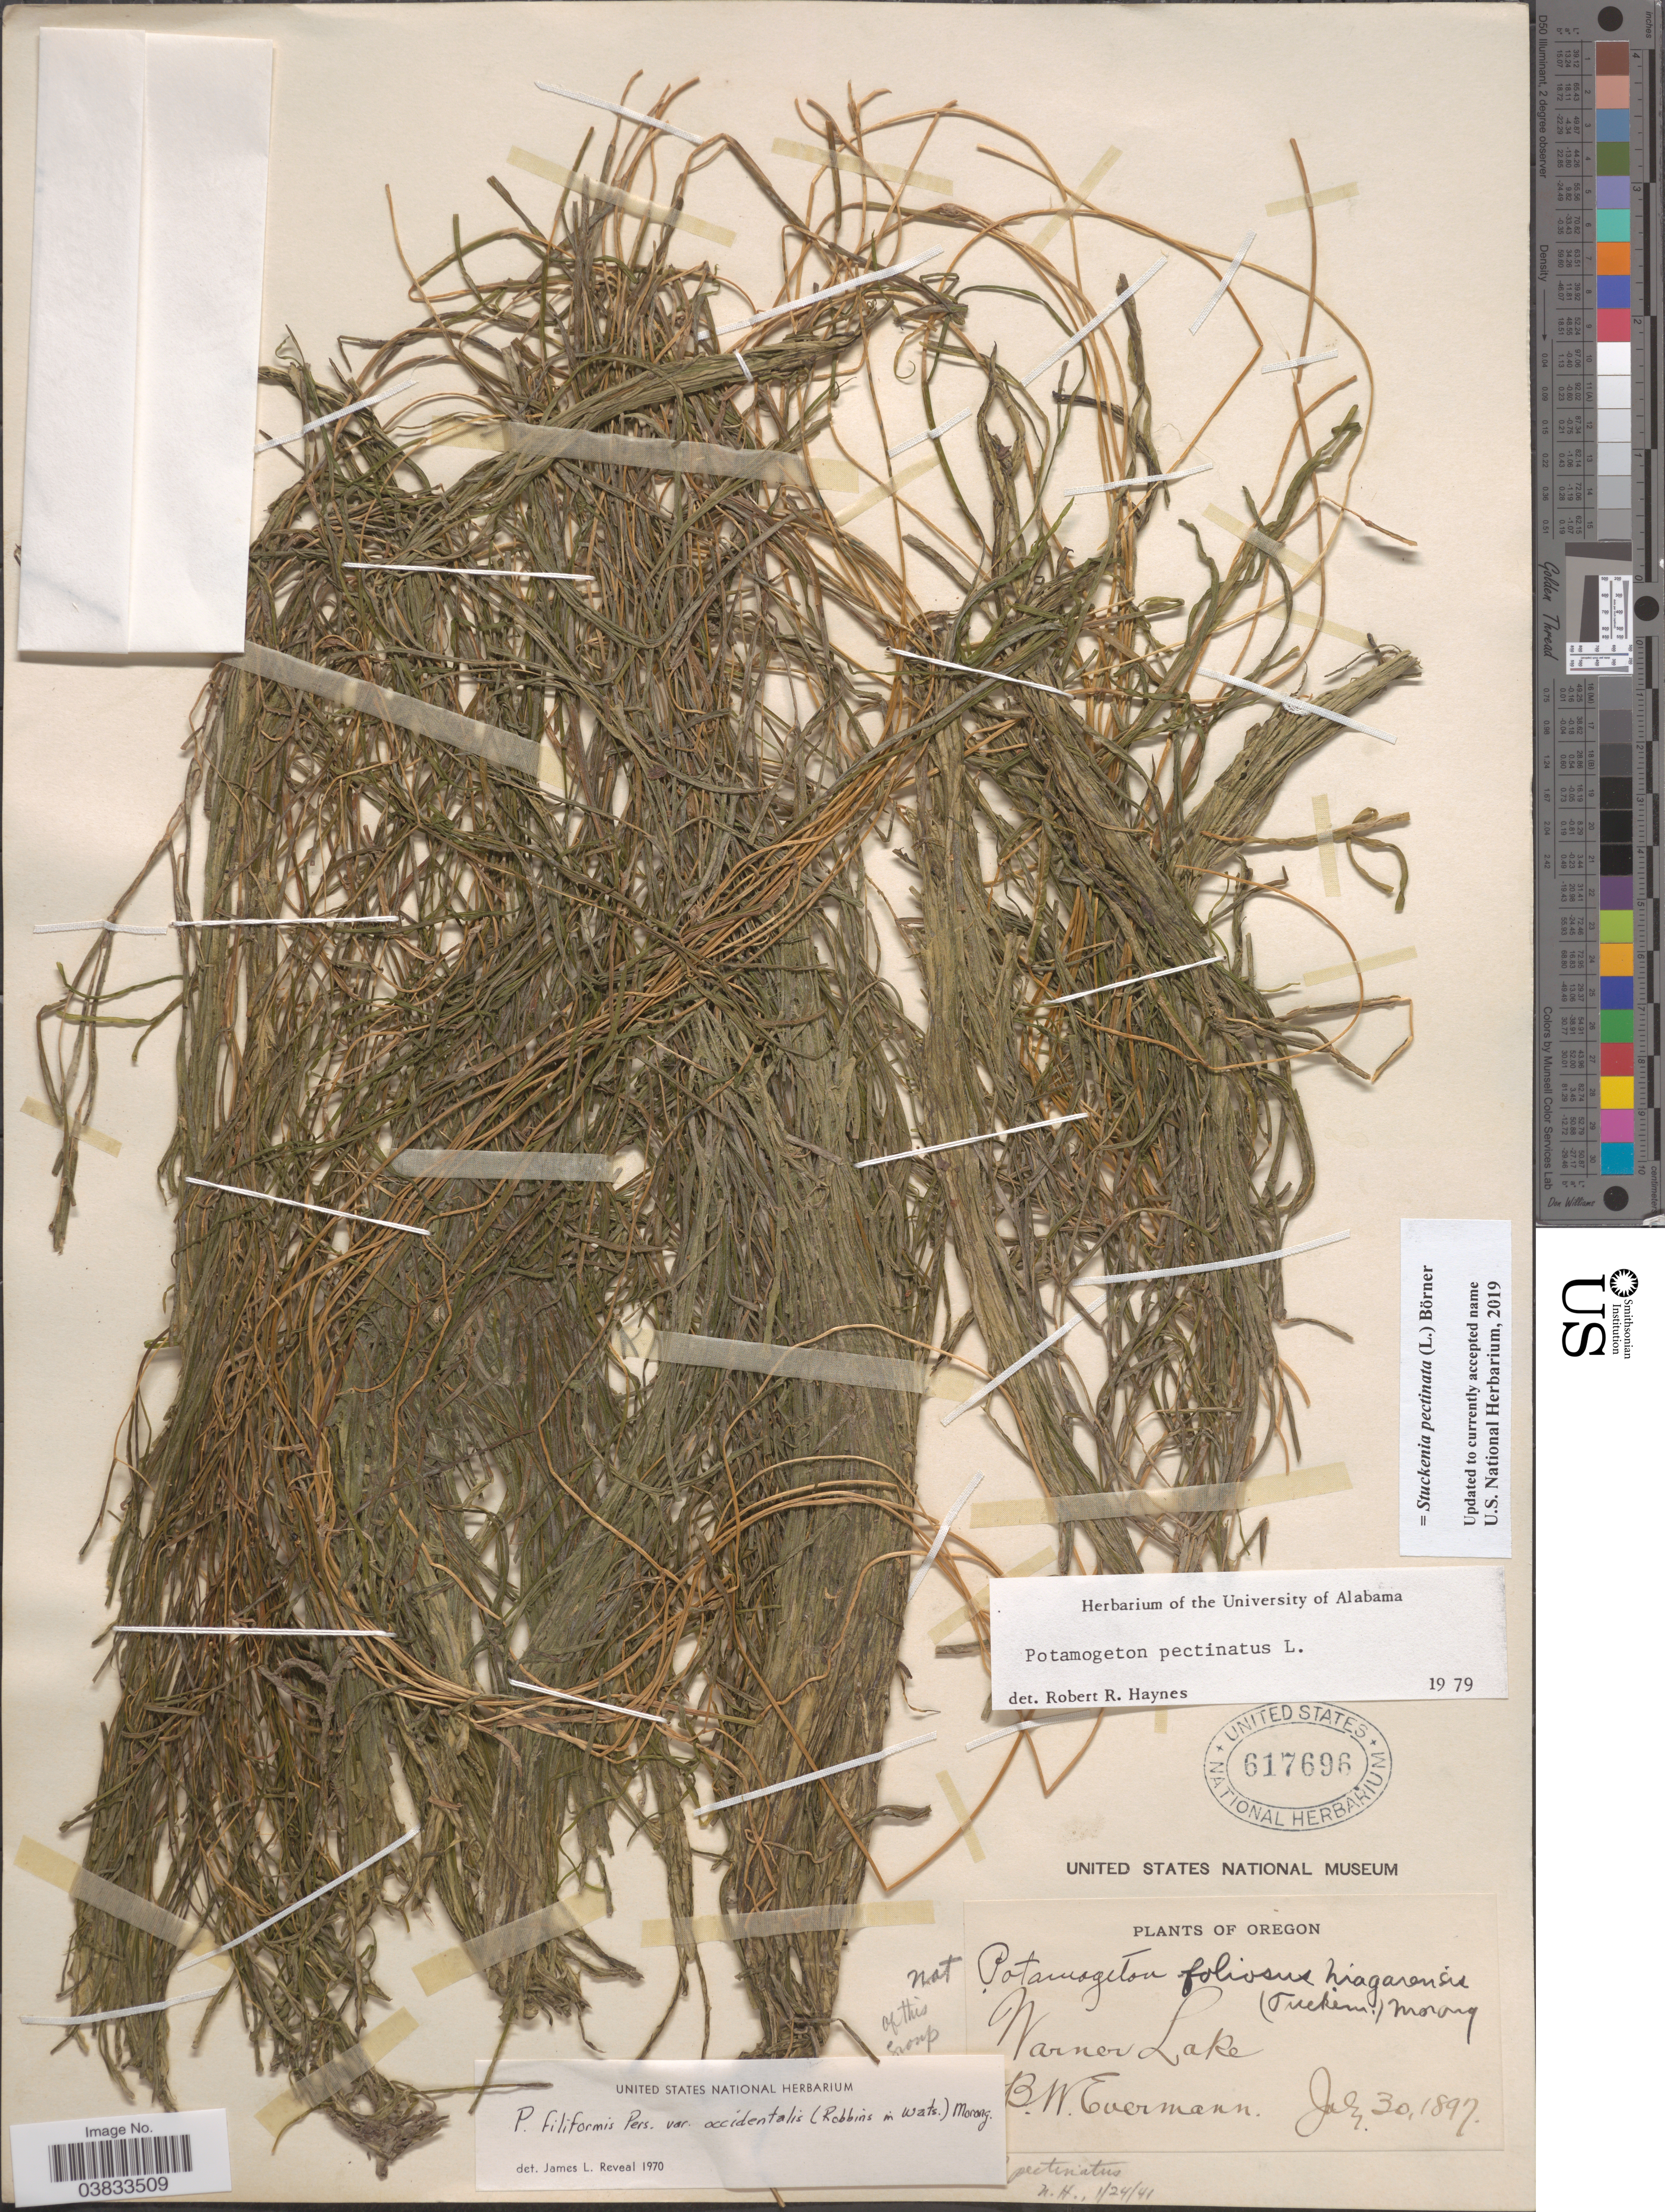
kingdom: Plantae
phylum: Tracheophyta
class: Liliopsida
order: Alismatales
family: Potamogetonaceae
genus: Stuckenia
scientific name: Stuckenia pectinata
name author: (L.) Börner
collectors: B. W. Evermann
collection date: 1897-07-30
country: United States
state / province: Oregon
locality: Warner Lake.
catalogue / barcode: US 617696